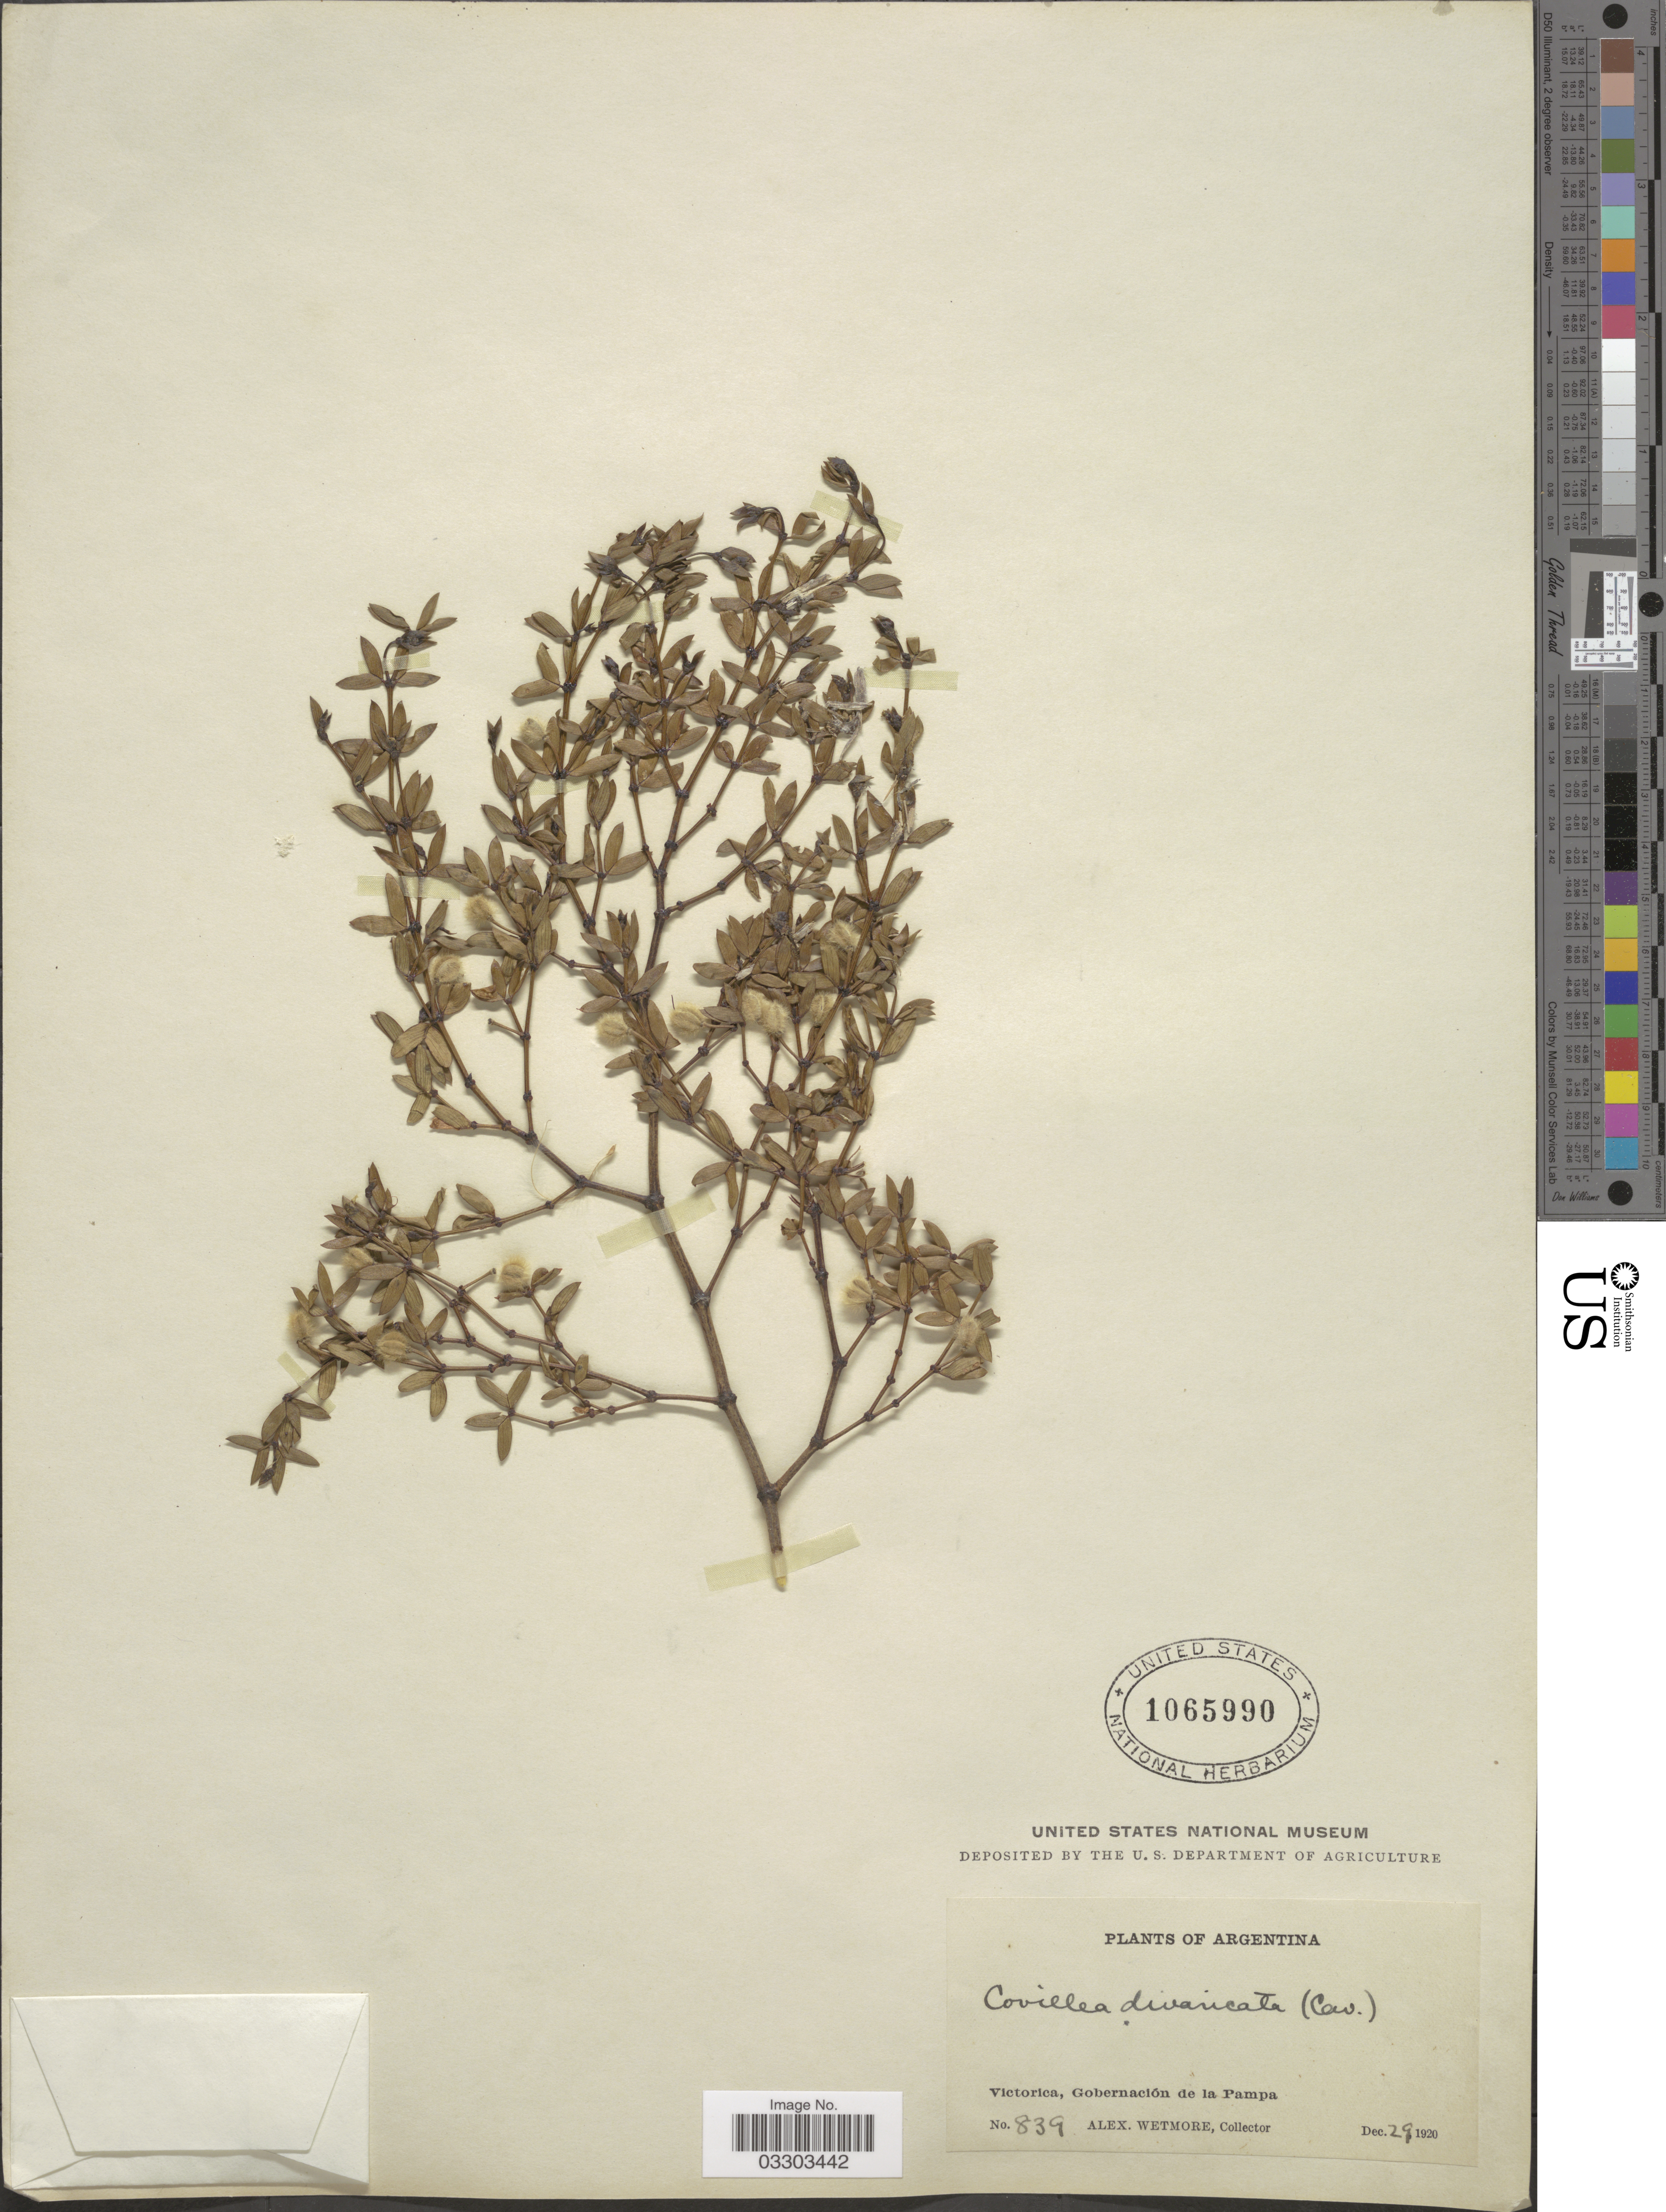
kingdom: Plantae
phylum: Tracheophyta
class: Magnoliopsida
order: Zygophyllales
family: Zygophyllaceae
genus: Larrea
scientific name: Larrea divaricata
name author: Cav.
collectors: A. Wetmore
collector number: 839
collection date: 1920-12-29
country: Argentina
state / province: La Pampa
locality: Victorica, Gobernación de La Pampa.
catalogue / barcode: US 1065990